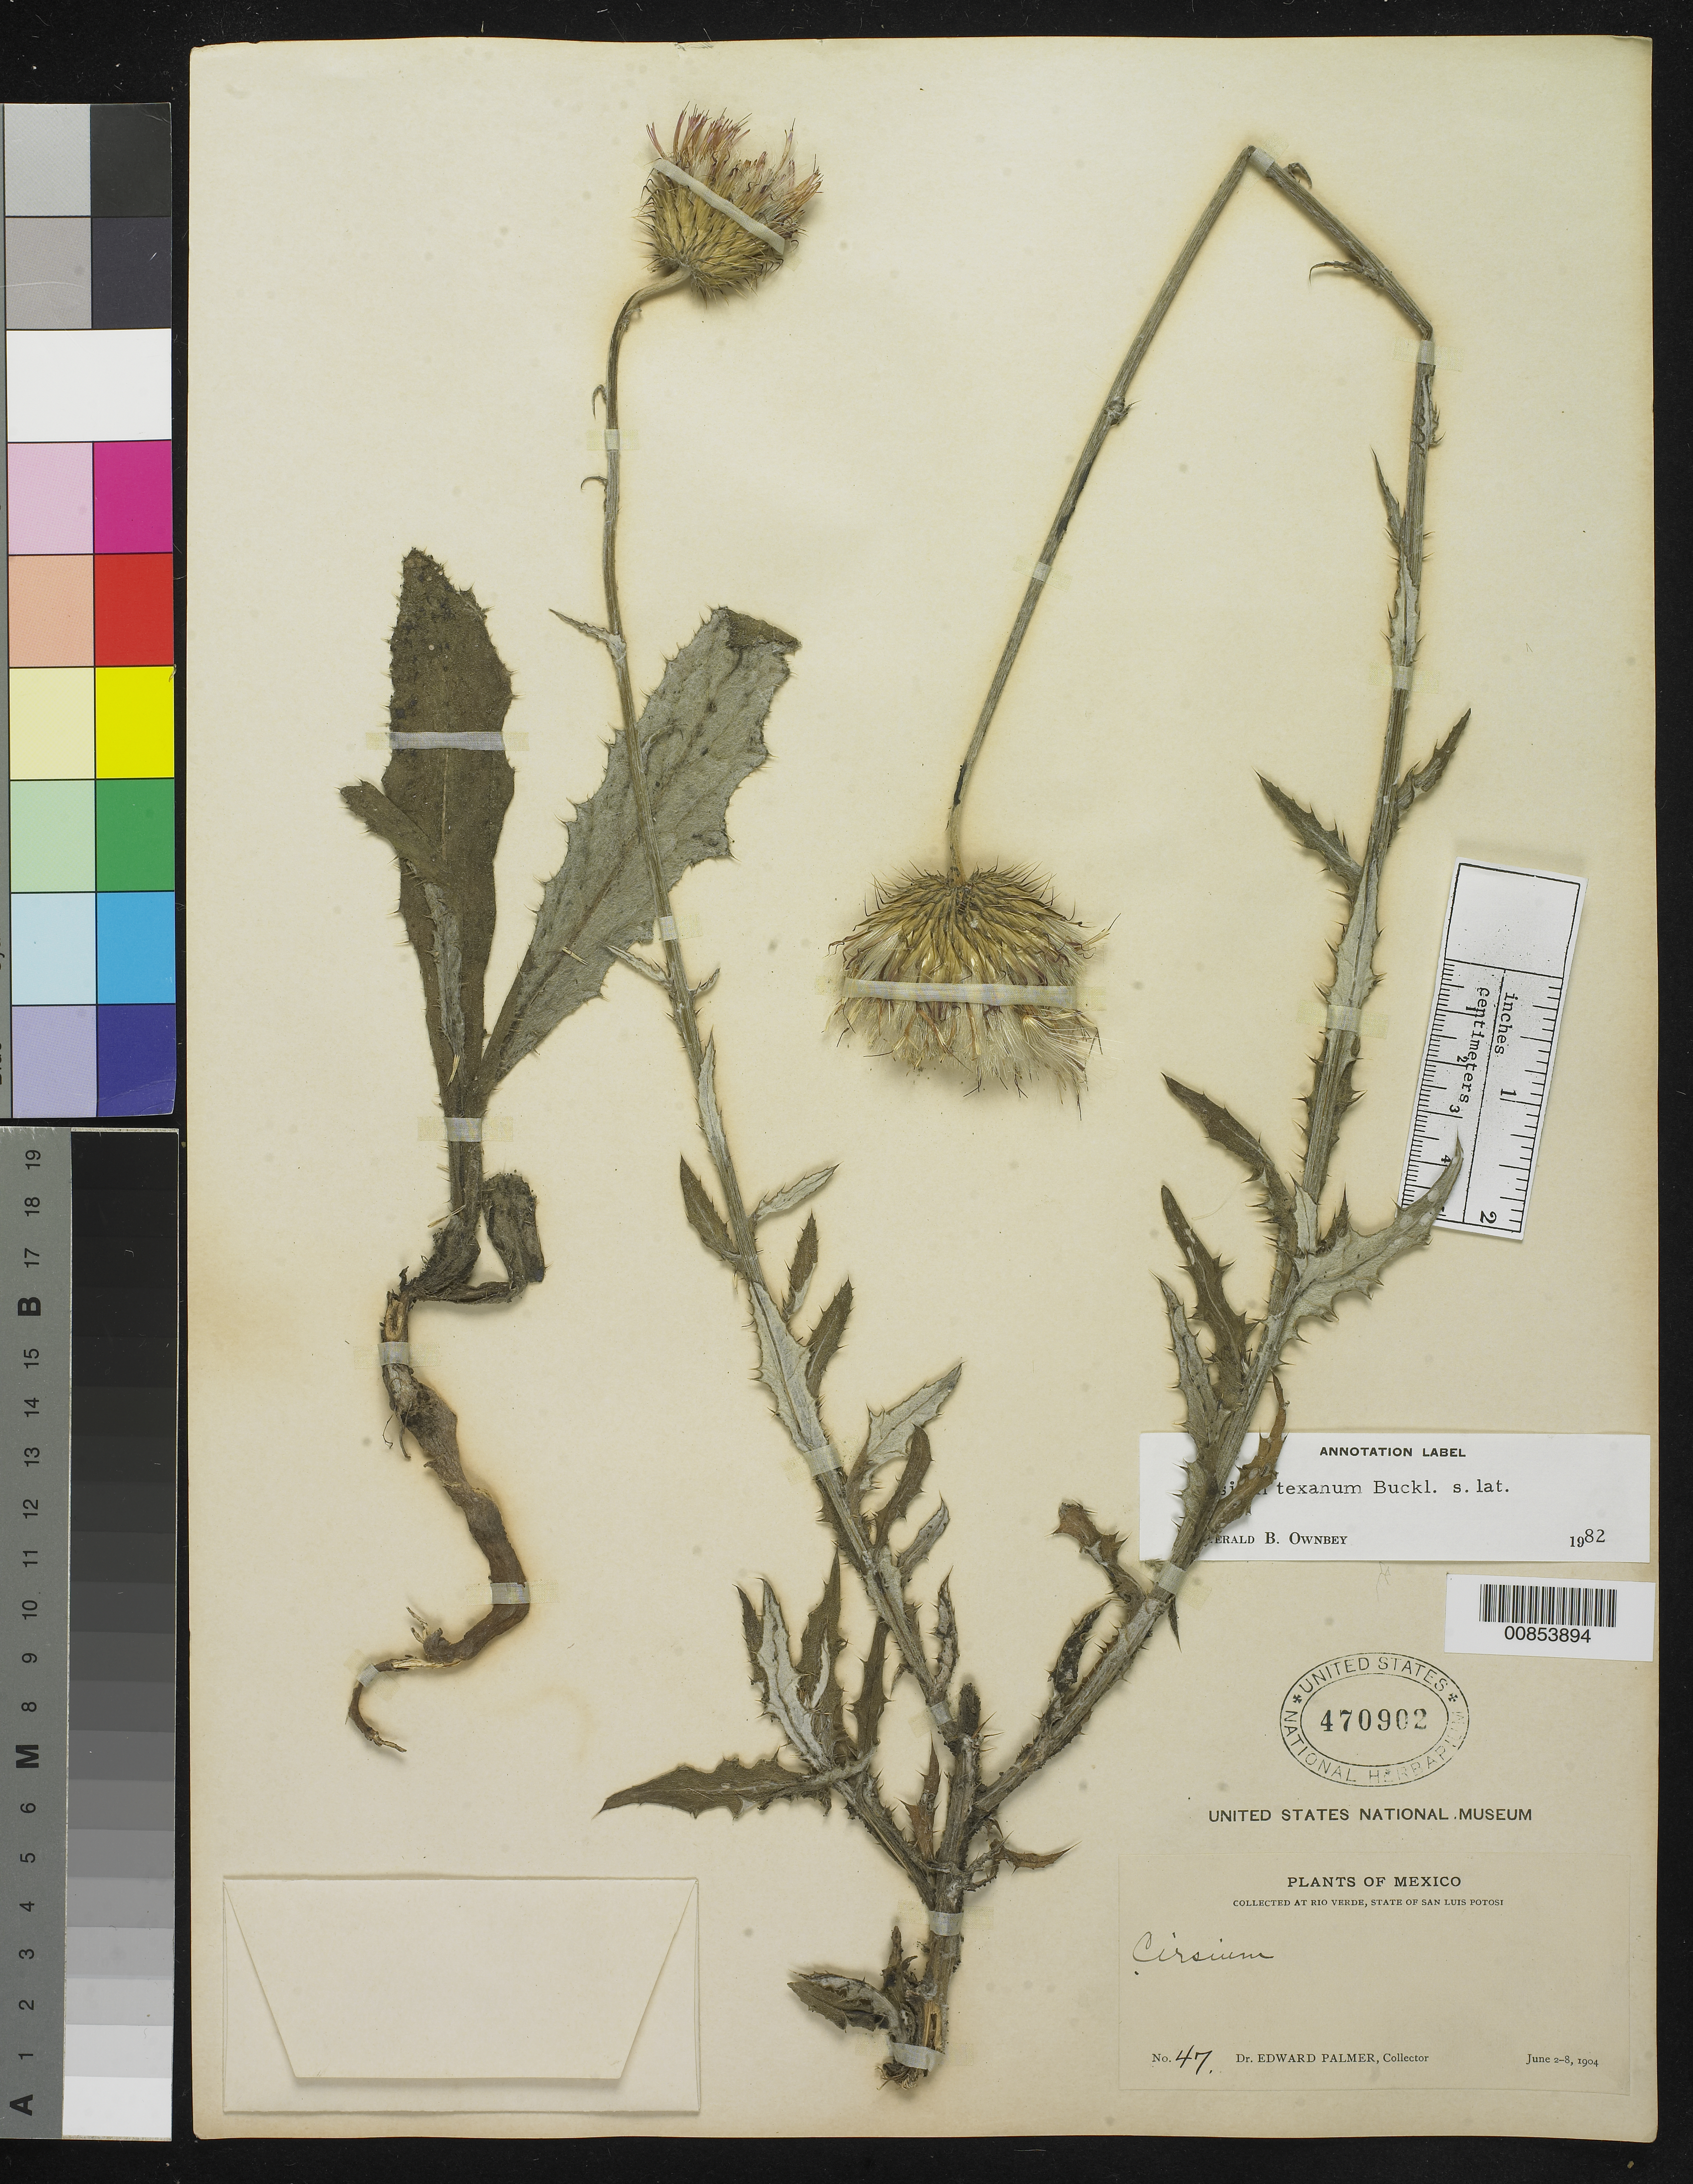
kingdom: Plantae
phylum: Tracheophyta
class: Magnoliopsida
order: Asterales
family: Asteraceae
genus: Cirsium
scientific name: Cirsium texanum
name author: Buckley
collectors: E. Palmer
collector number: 47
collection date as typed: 02 Jun 1904 to 08 Jun 1904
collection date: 1904-06-02/1904-06-08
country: Mexico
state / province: San Luis Potosí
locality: Río Verde, San Luis Potosí.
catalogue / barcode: US 470902